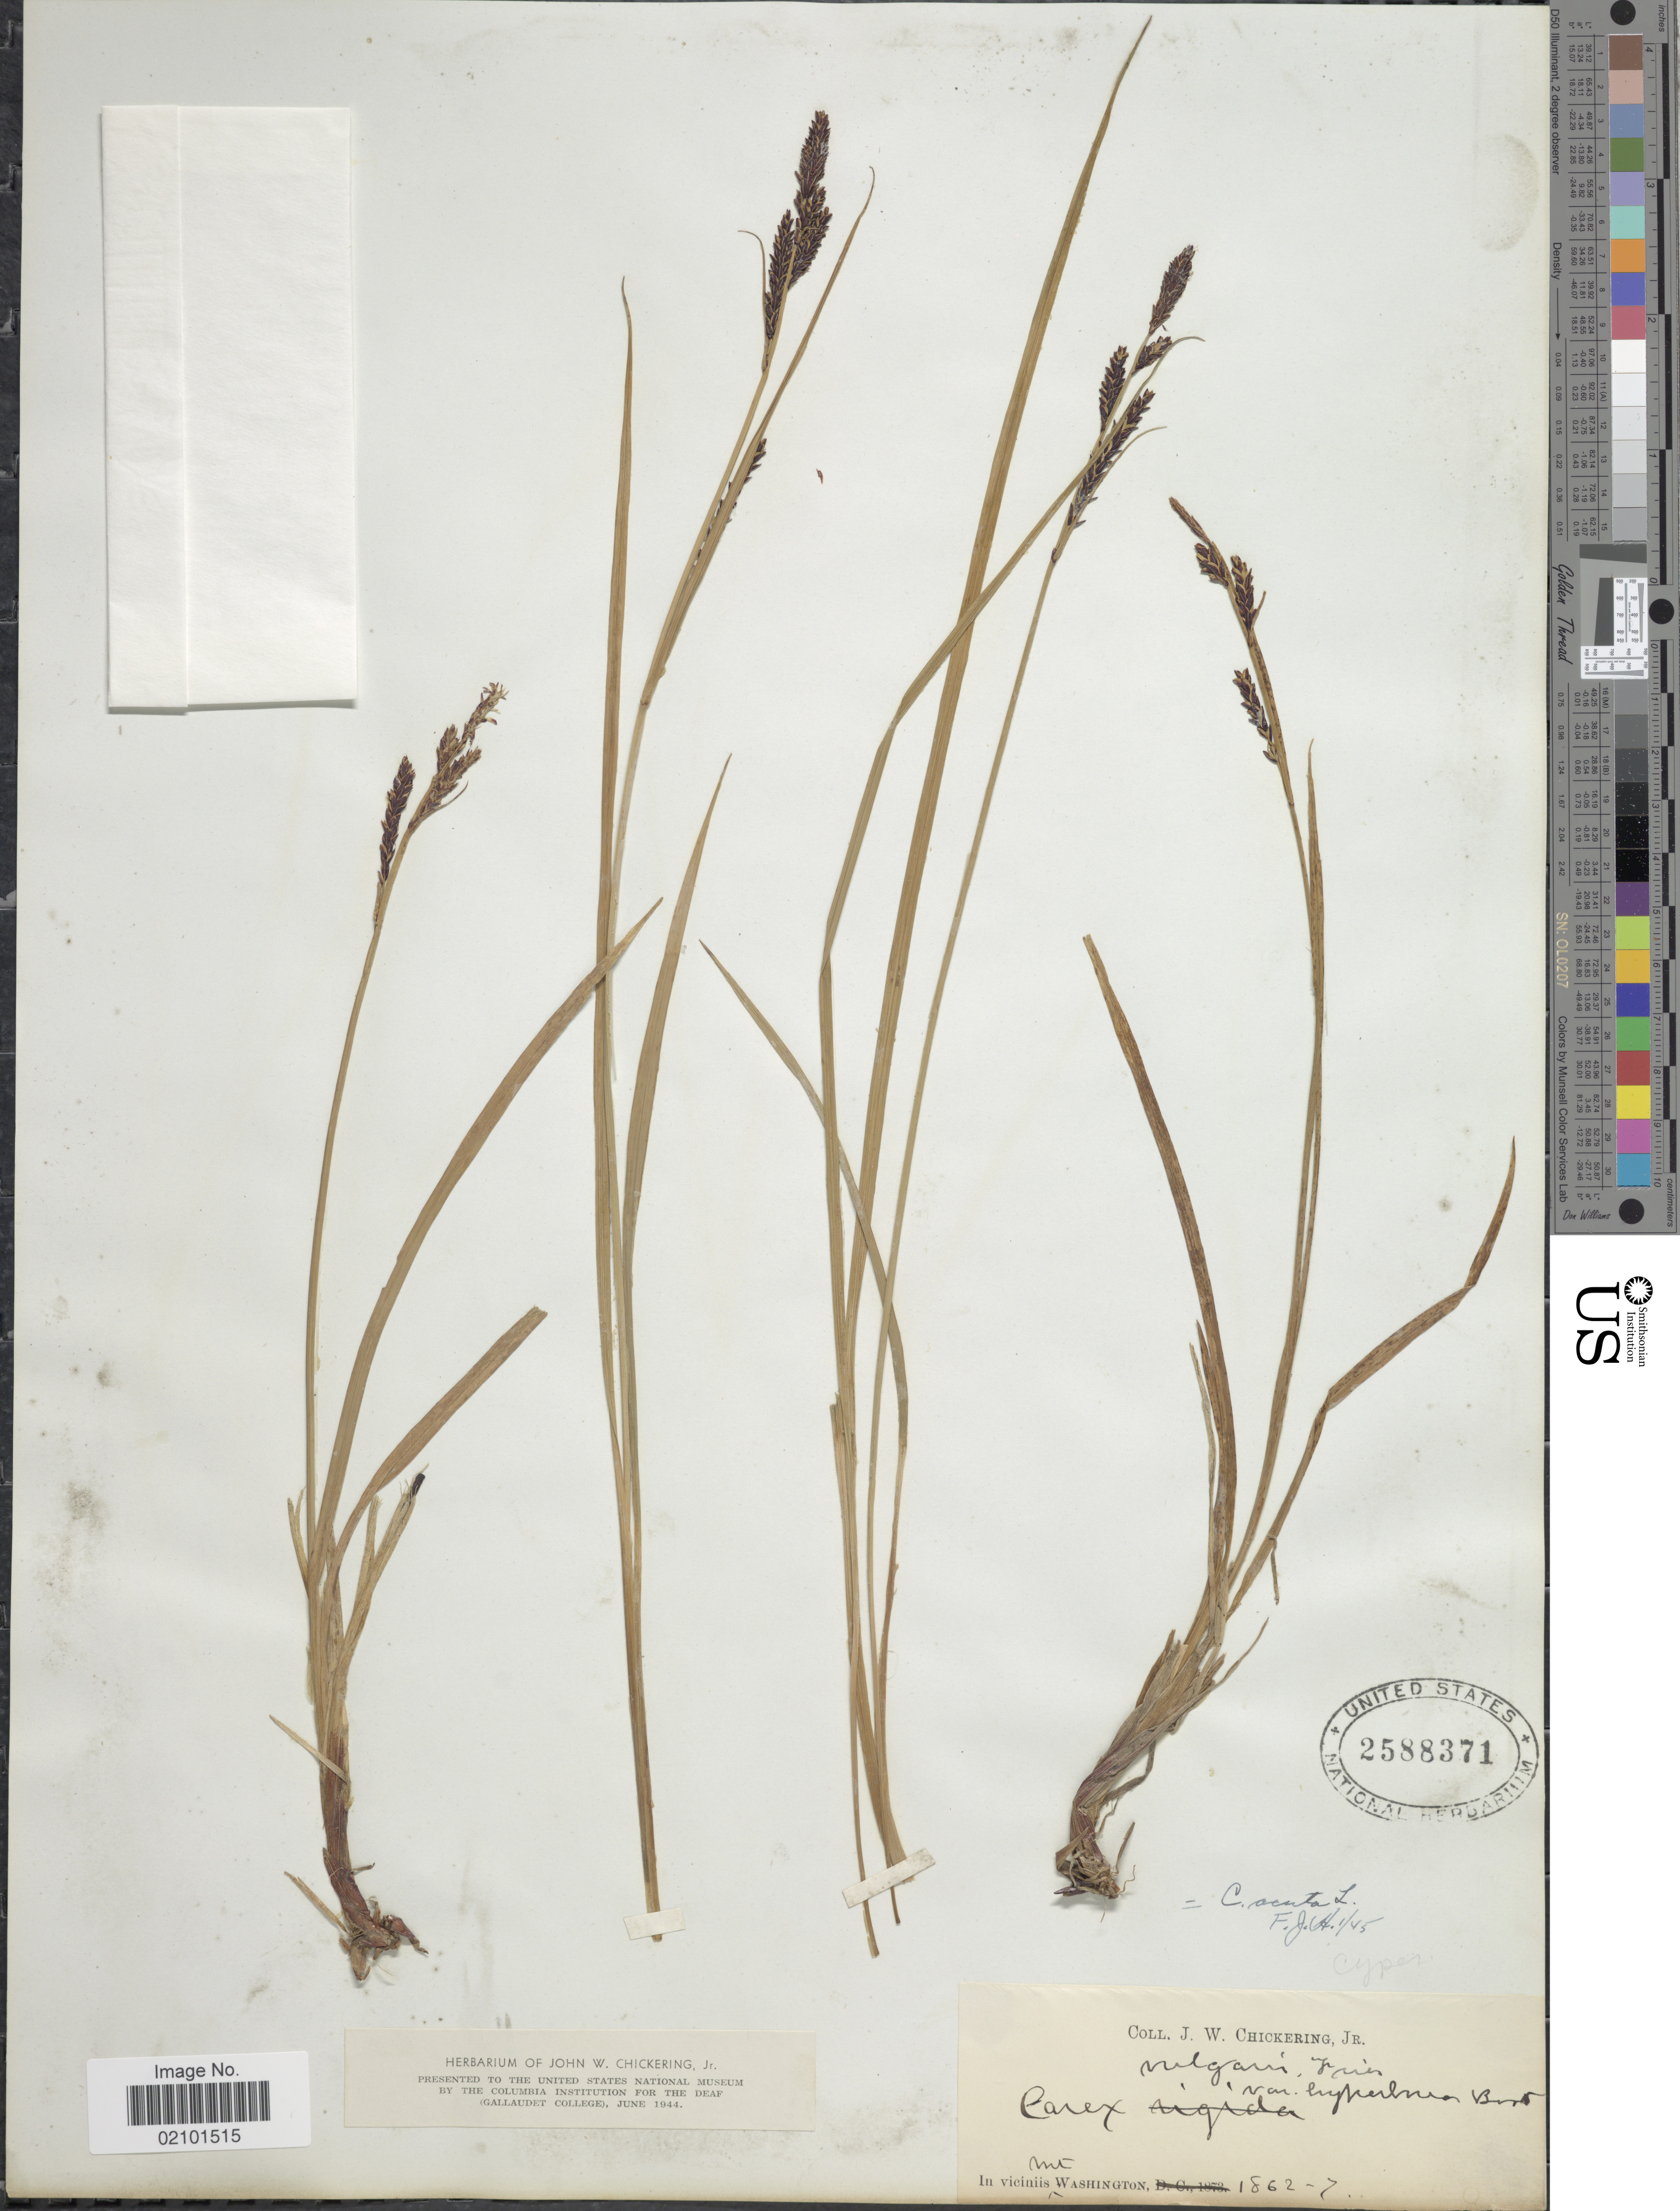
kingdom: Plantae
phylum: Tracheophyta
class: Liliopsida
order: Poales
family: Cyperaceae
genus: Carex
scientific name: Carex acuta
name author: L.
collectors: J. W. Chickering Jr.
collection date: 1862-07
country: United States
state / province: Washington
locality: In viciniis Mt Washington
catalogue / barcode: US 2588371